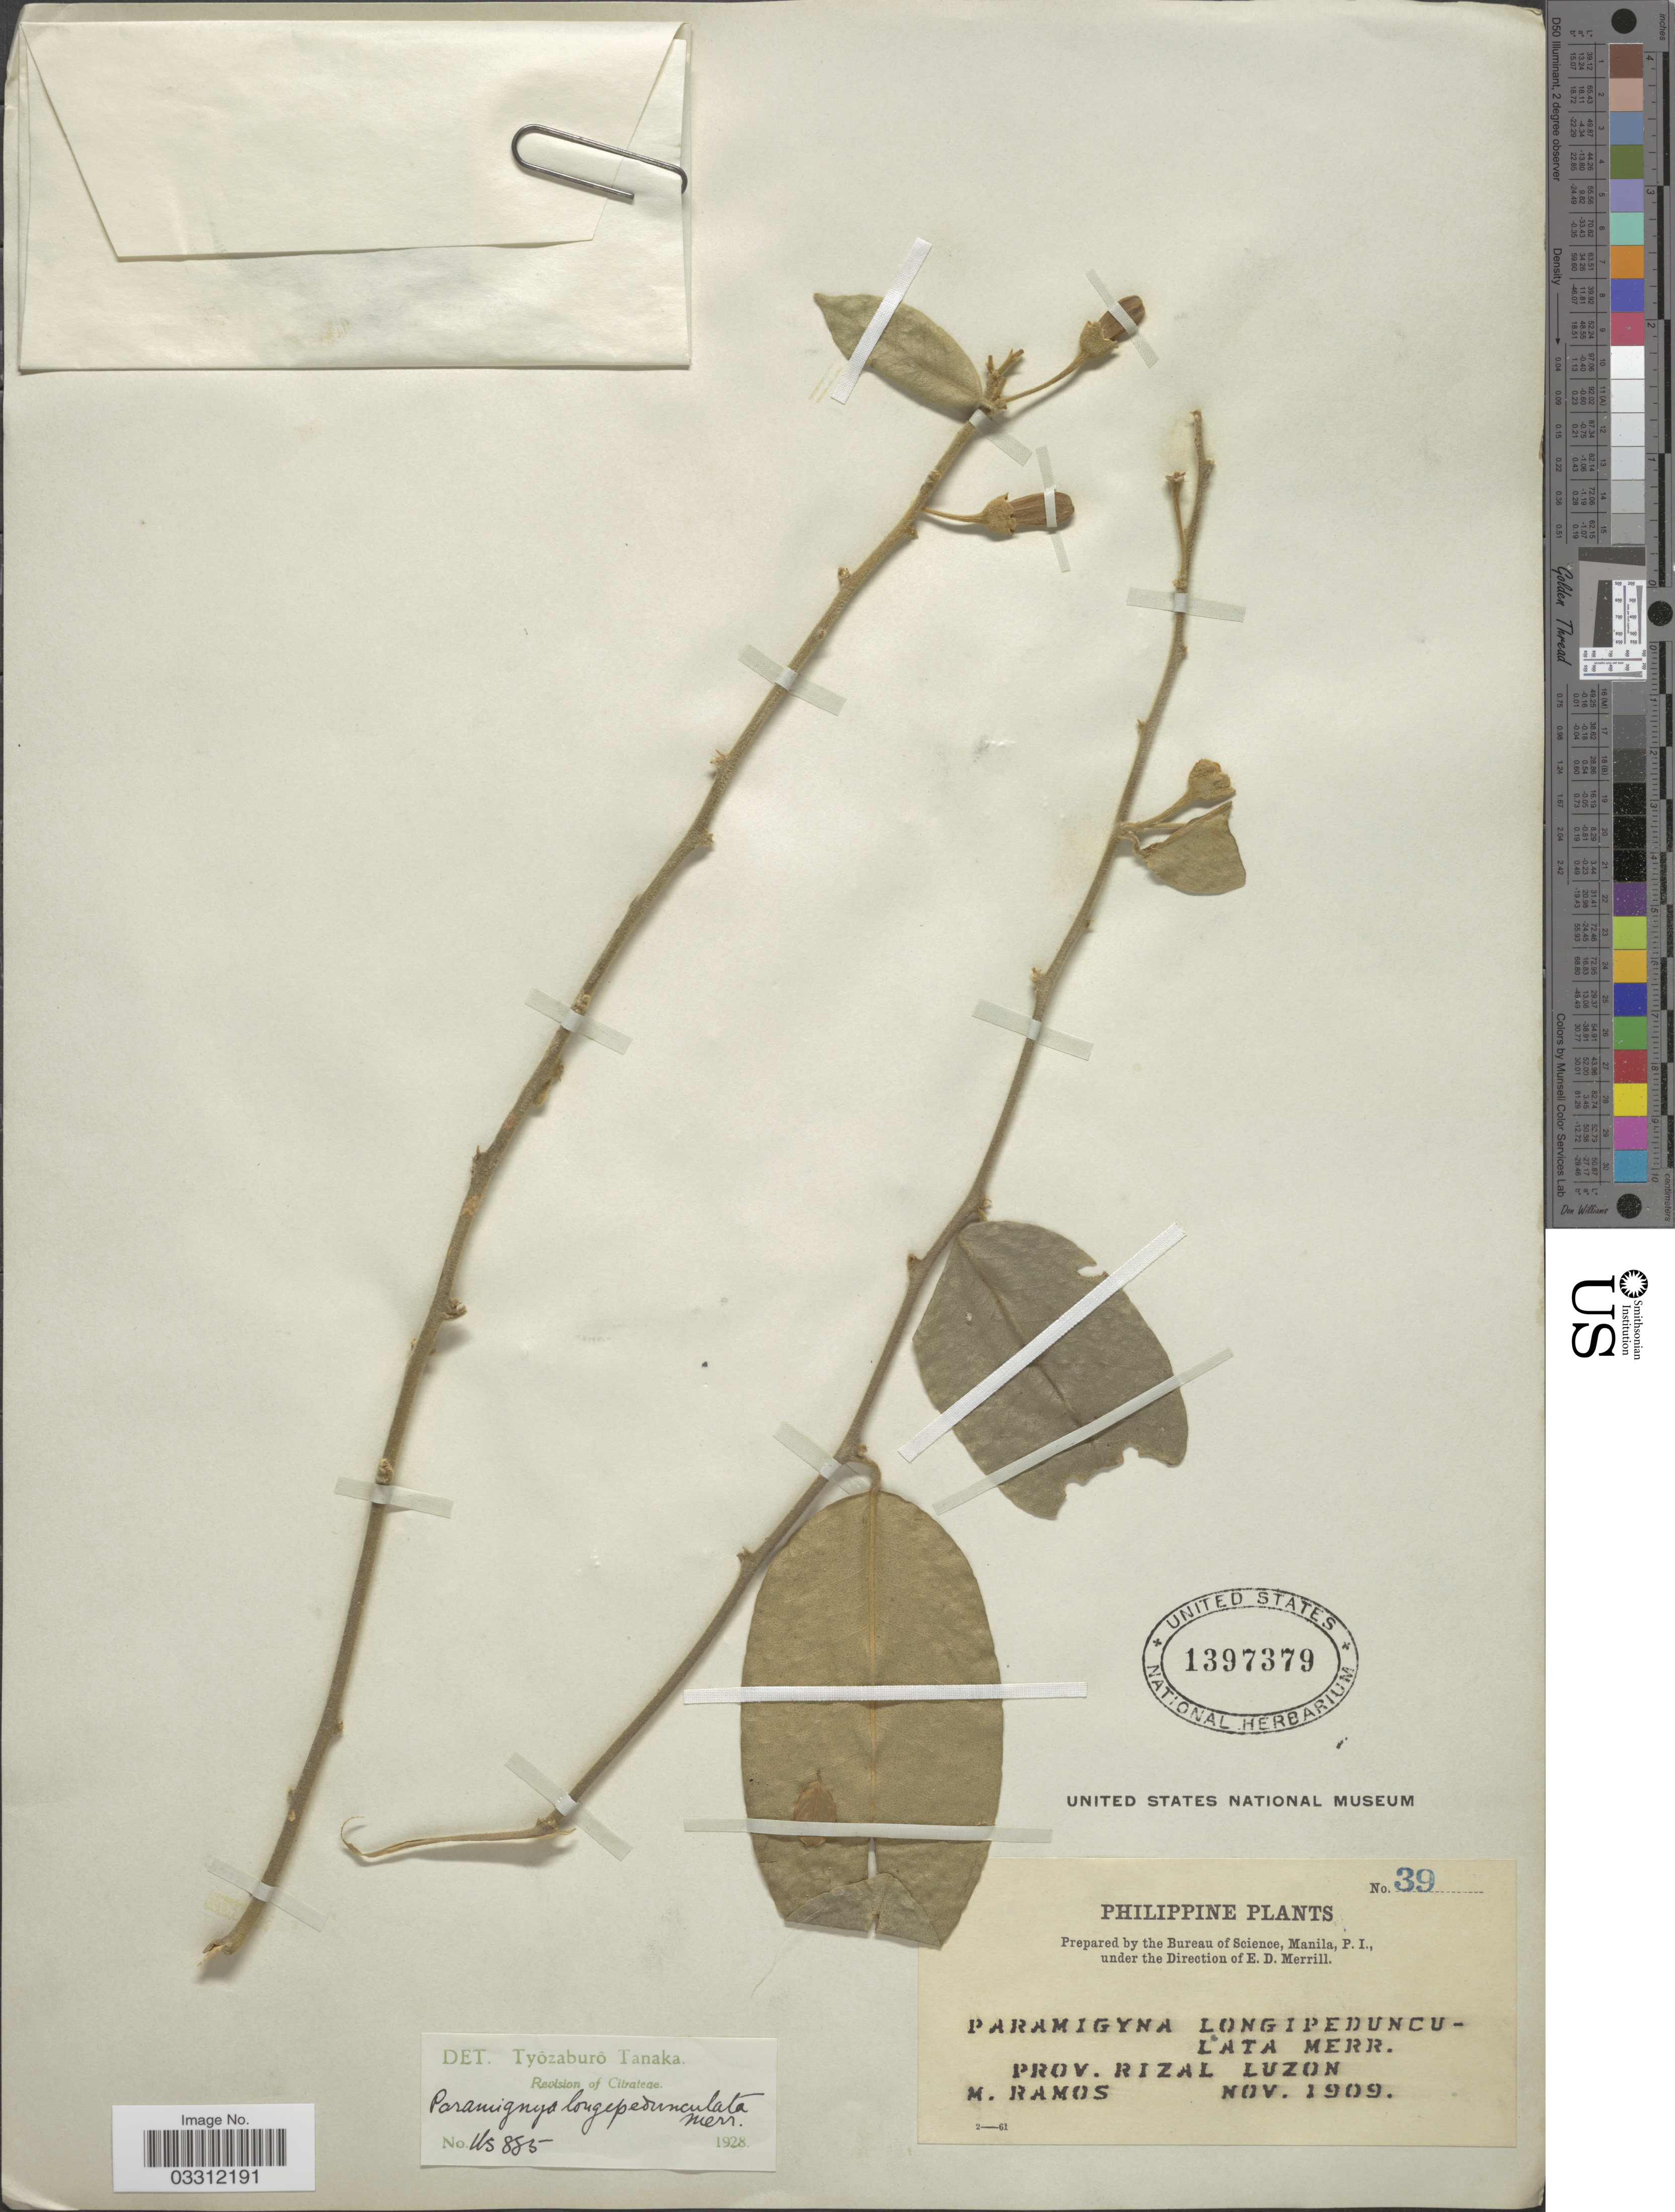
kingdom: Plantae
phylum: Tracheophyta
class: Magnoliopsida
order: Sapindales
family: Rutaceae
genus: Paramignya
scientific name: Paramignya longipedunculata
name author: Merr.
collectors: M. Ramos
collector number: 39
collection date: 1909-11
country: Philippines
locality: Prov. Rizal, Luzon.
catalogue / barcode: US 1397379